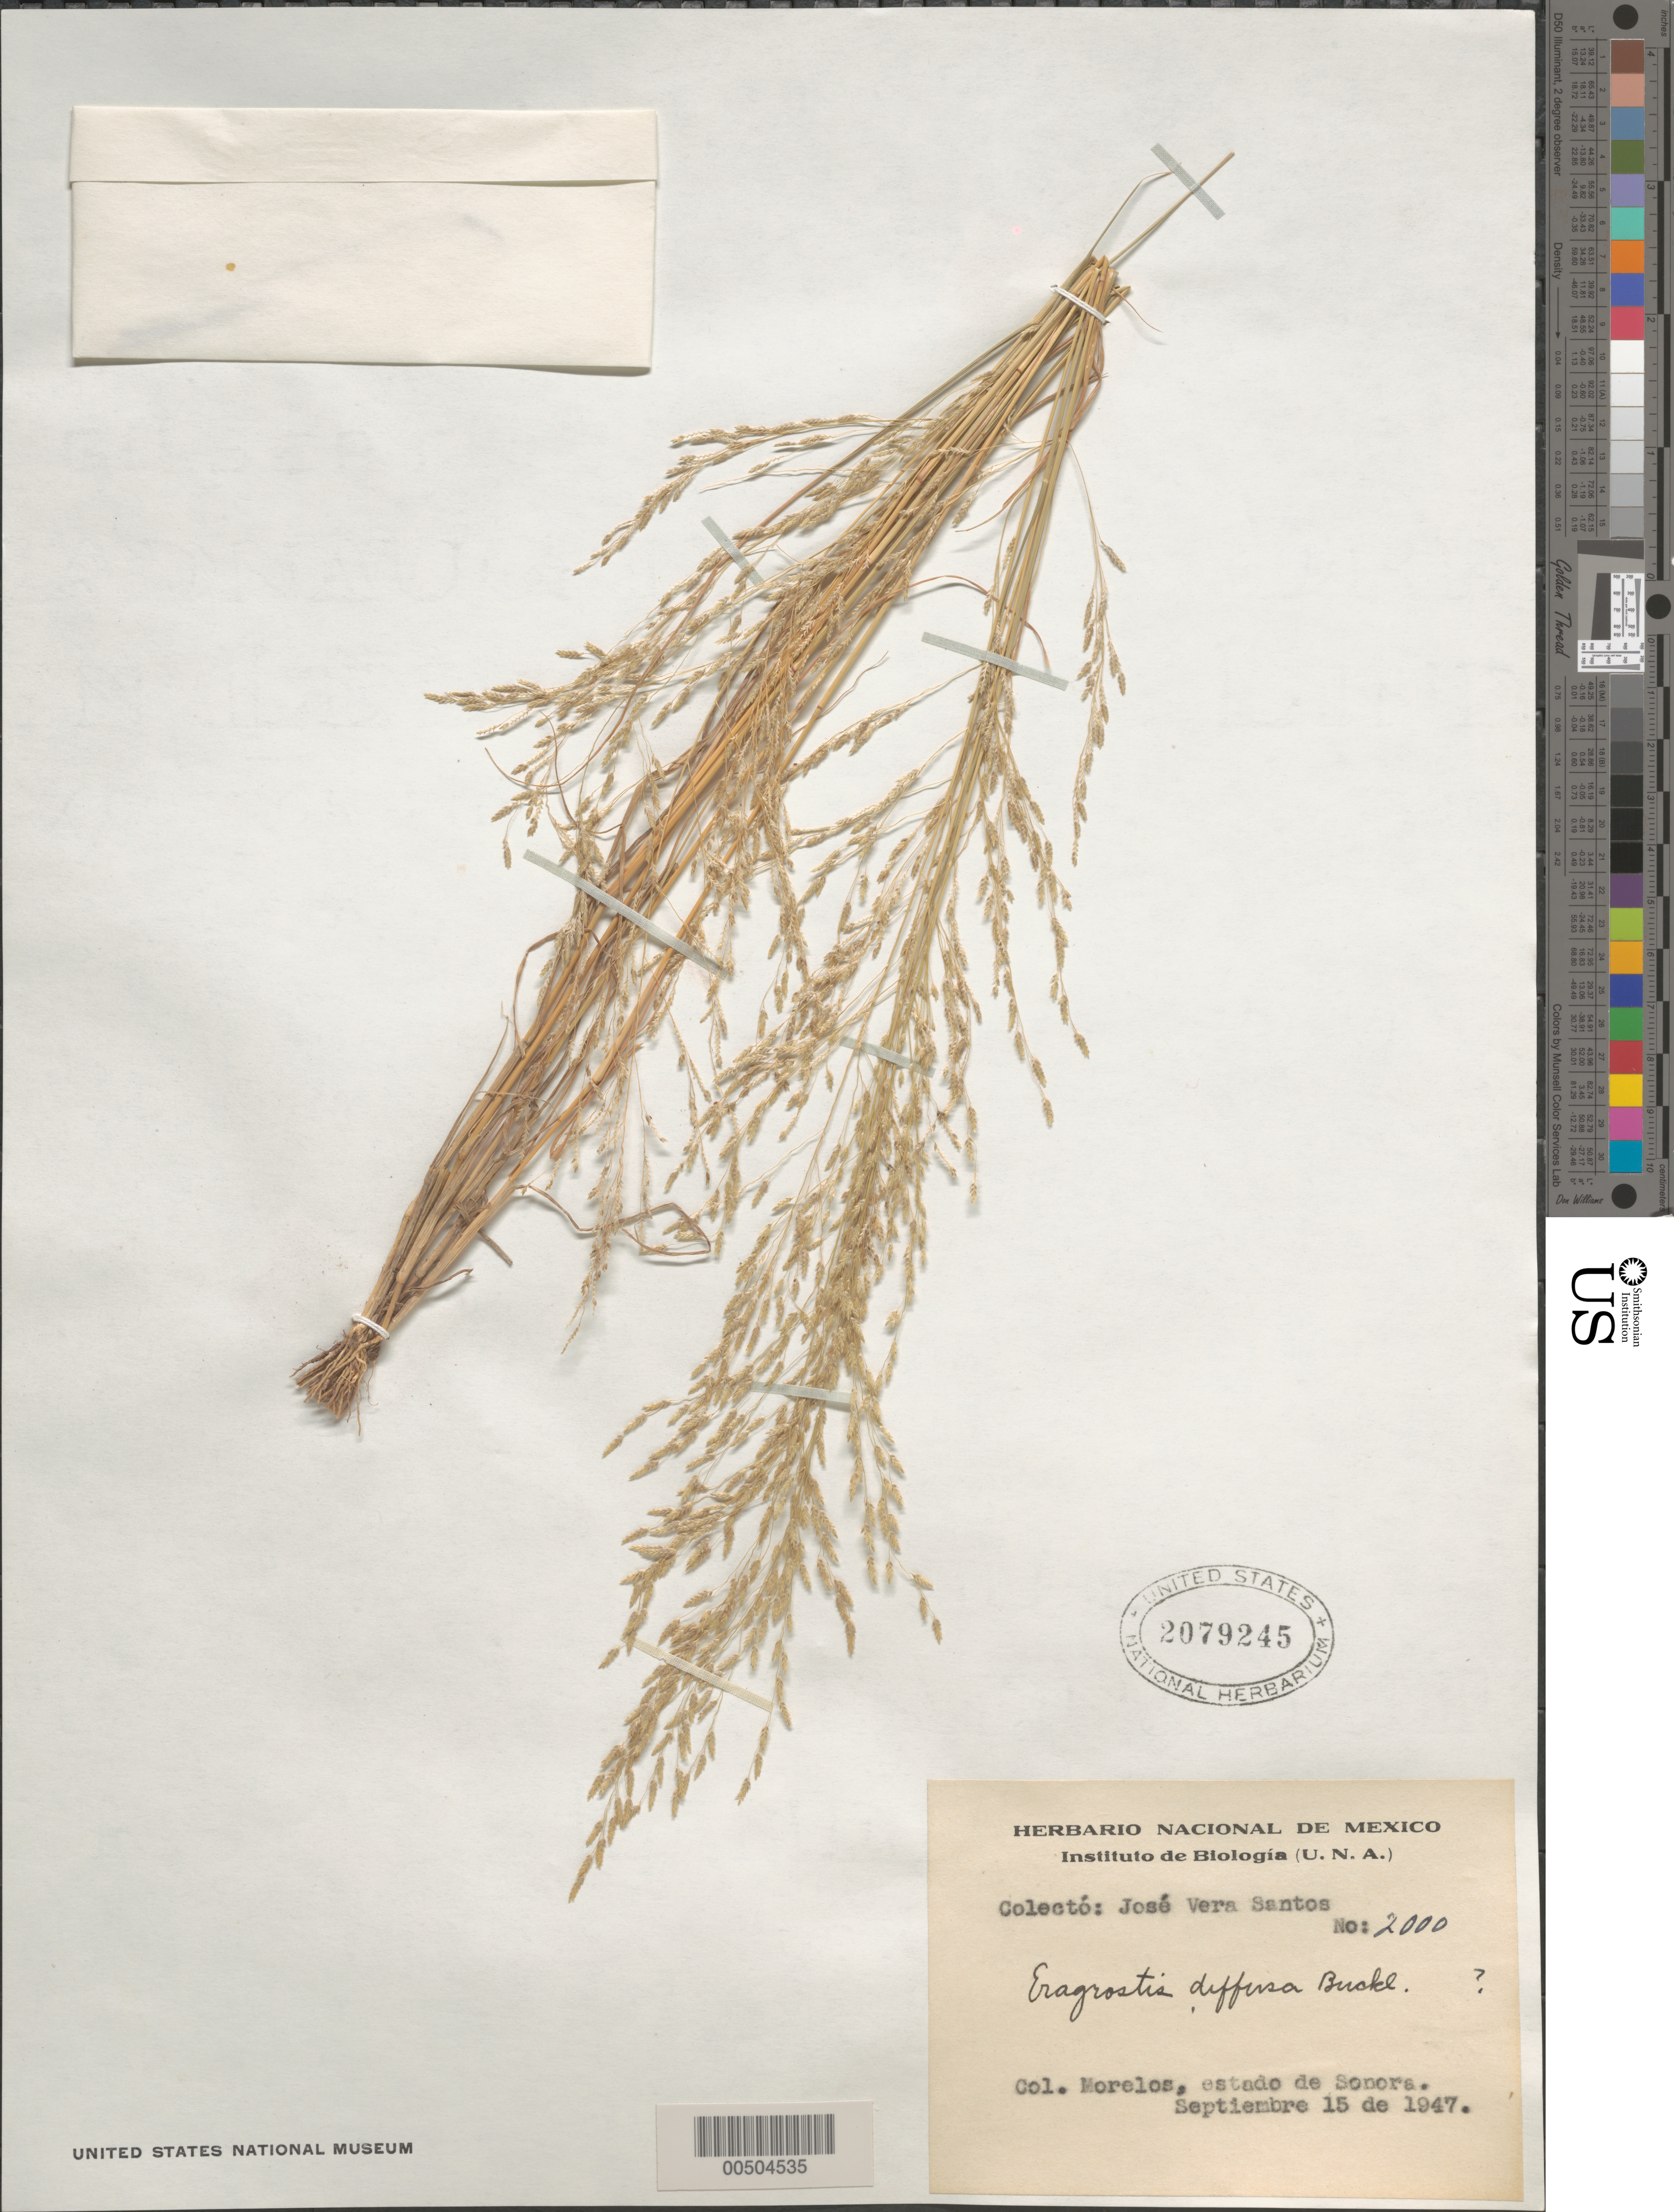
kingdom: Plantae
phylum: Tracheophyta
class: Liliopsida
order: Poales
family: Poaceae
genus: Eragrostis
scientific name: Eragrostis pectinacea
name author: (Michx.) Nees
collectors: J. V. Santos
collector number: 2000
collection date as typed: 15 Sep 1947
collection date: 1947-09-15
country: Mexico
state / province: Sonora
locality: Morelos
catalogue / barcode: US 2079245